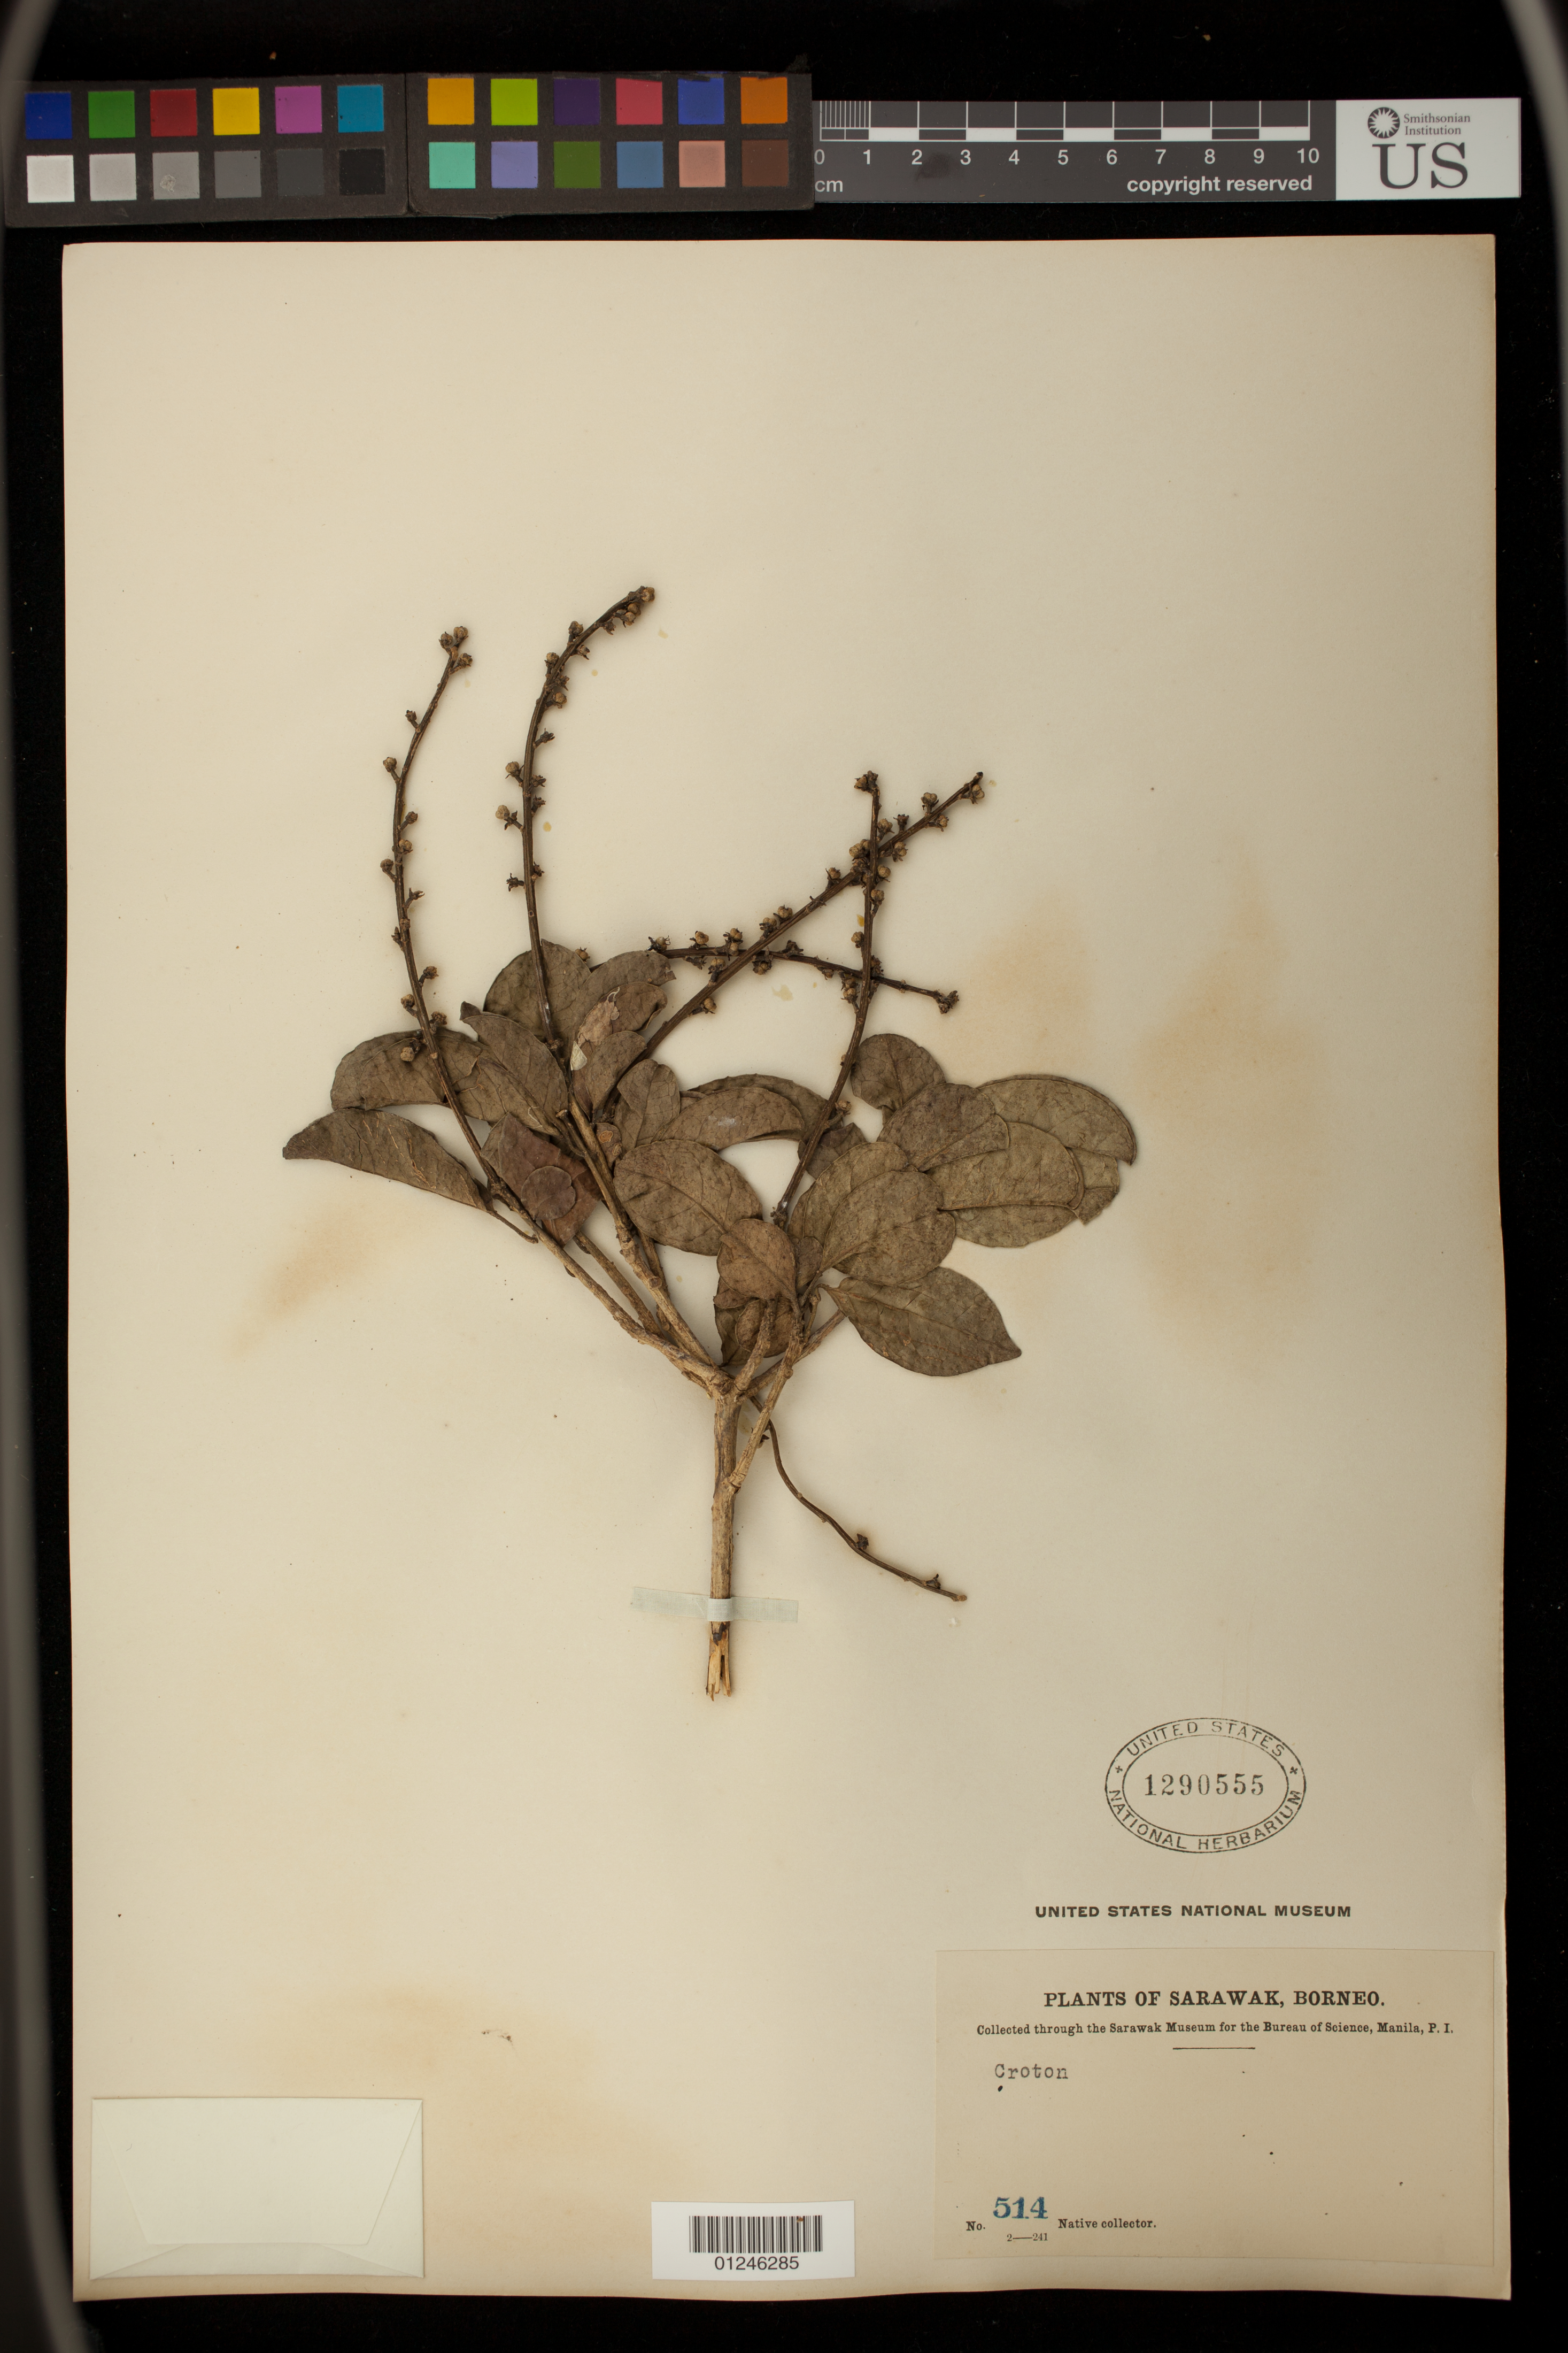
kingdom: Plantae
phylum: Tracheophyta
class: Magnoliopsida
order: Malpighiales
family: Euphorbiaceae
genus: Croton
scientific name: Croton sp.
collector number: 514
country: Malaysia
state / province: Sarawak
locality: Sarawak, Borneo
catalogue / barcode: US 1290555